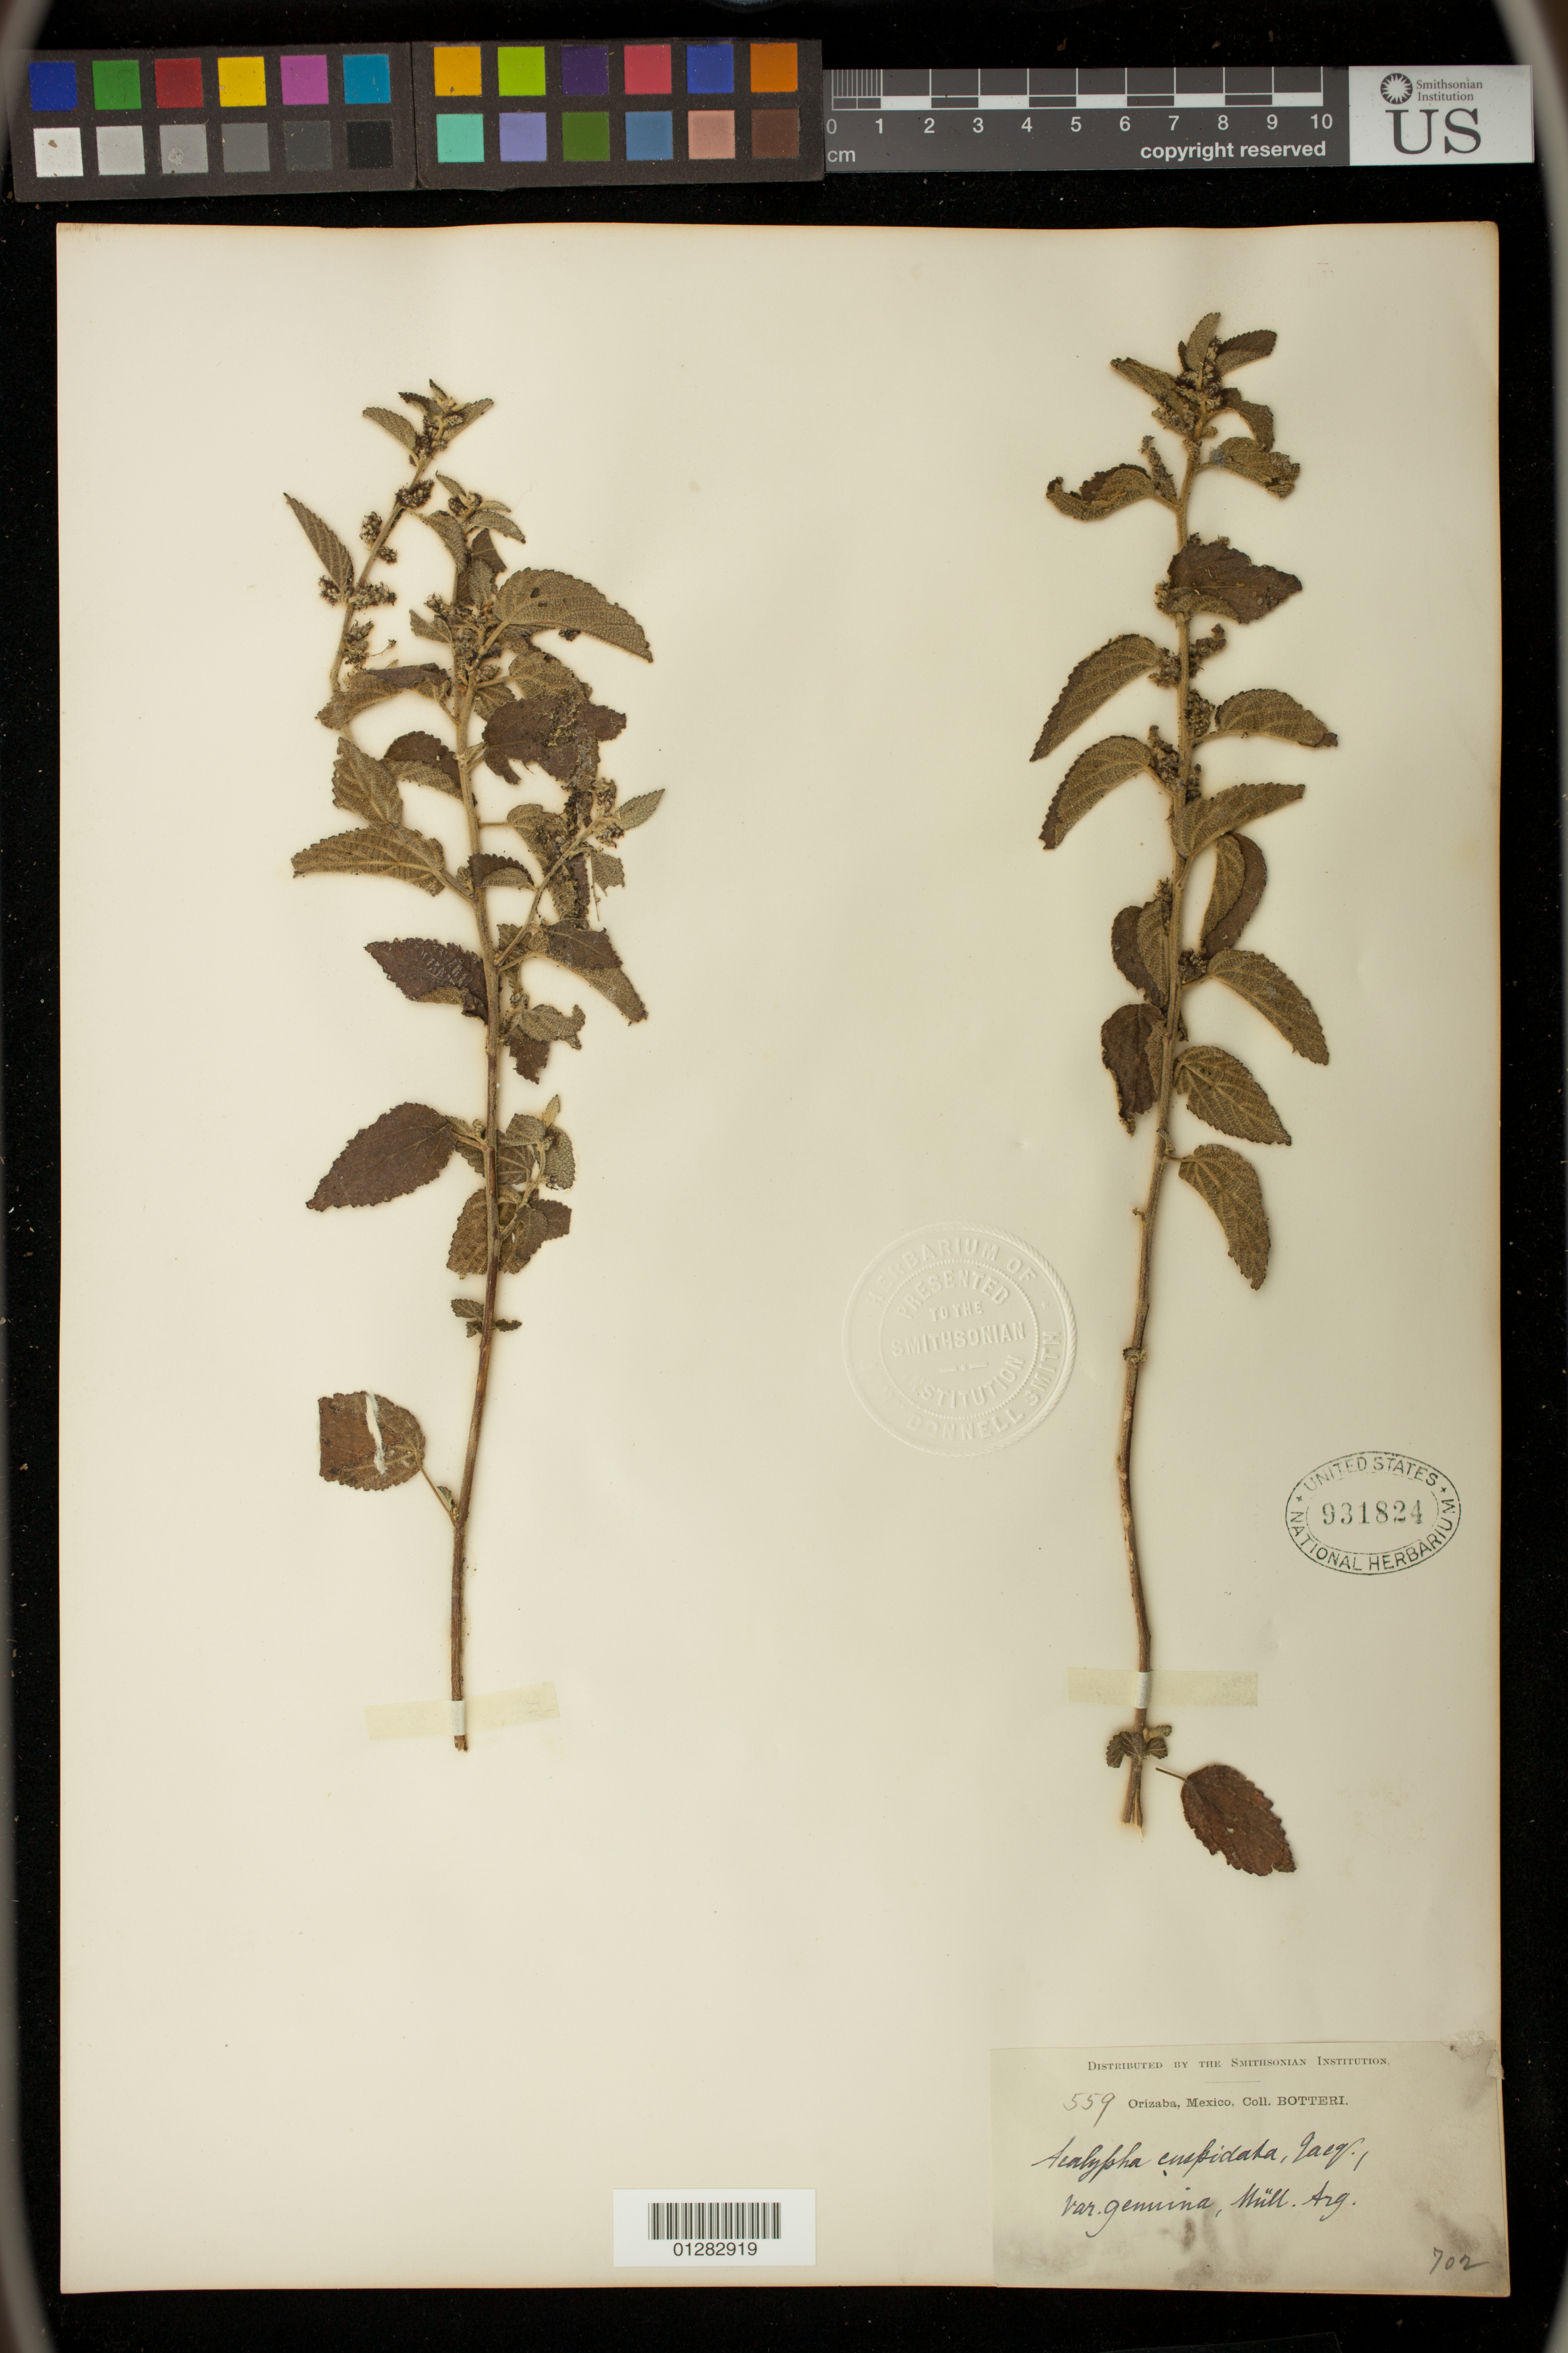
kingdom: Plantae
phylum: Tracheophyta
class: Magnoliopsida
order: Malpighiales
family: Euphorbiaceae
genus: Acalypha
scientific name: Acalypha sp.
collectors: -. Botteri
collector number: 559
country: Mexico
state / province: Veracruz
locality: Orizaba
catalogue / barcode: US 931824